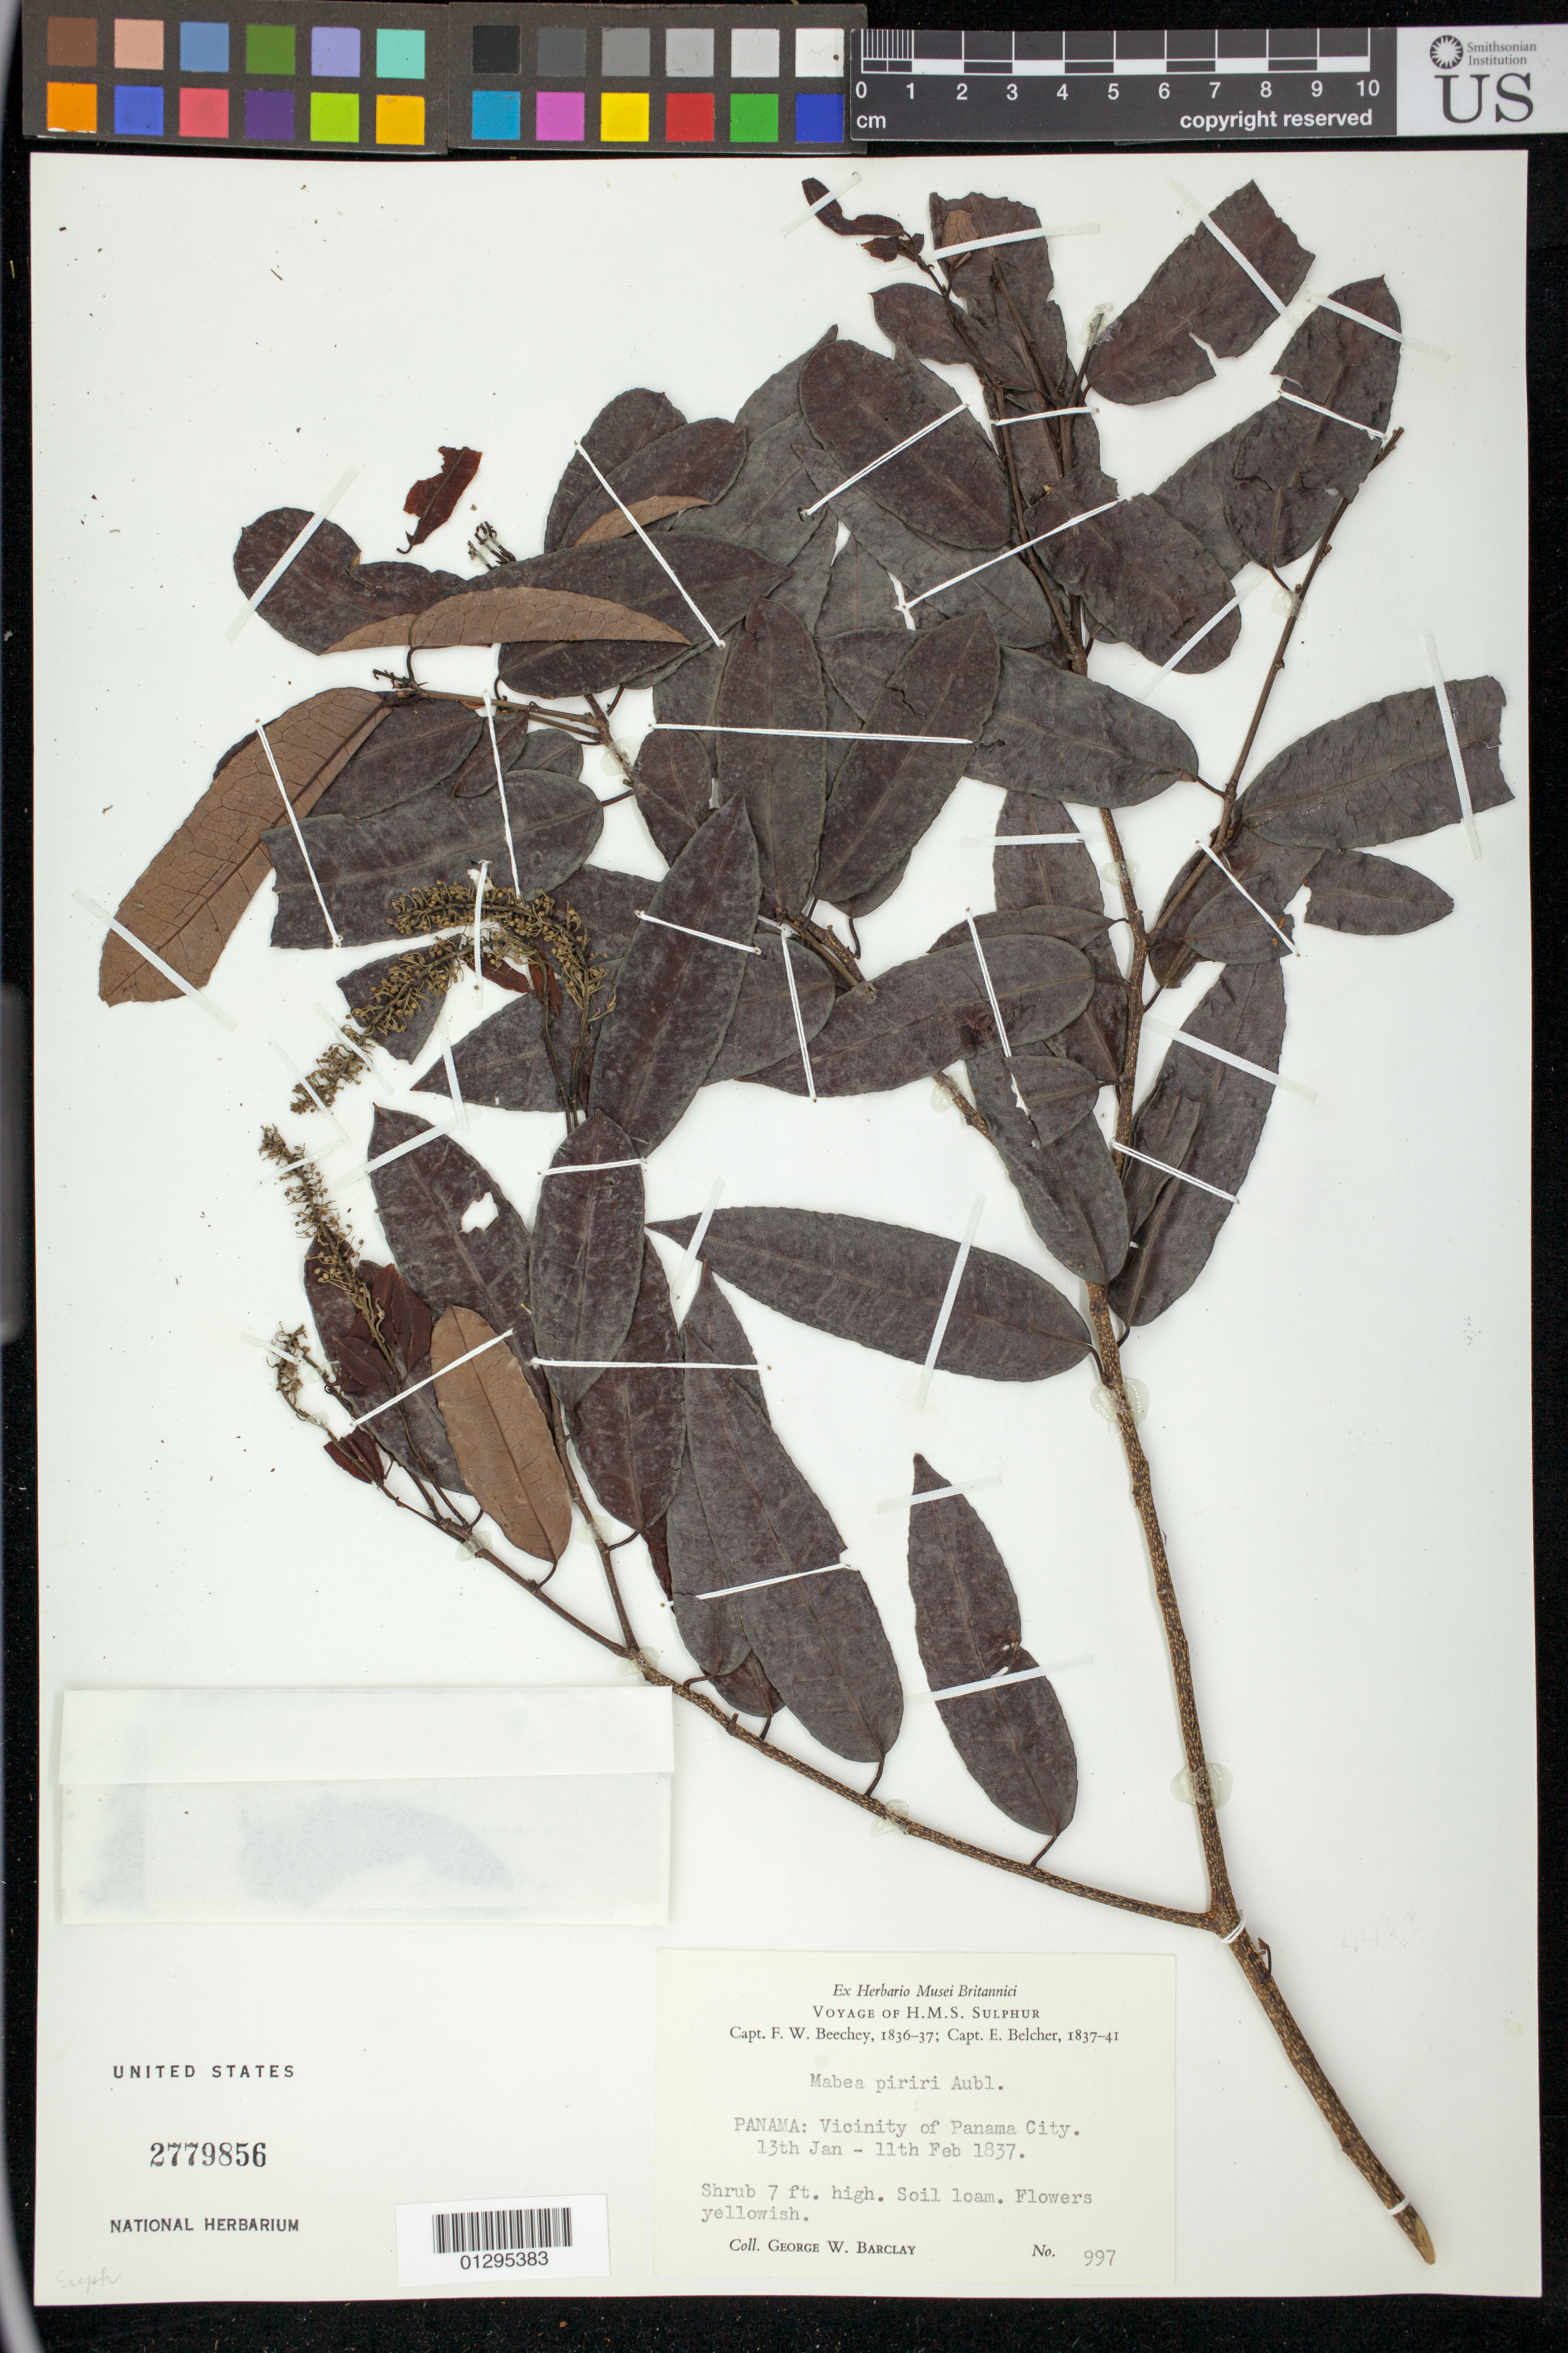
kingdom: Plantae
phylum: Tracheophyta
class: Magnoliopsida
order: Malpighiales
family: Euphorbiaceae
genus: Mabea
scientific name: Mabea piriri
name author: Aubl.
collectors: G. W. Barclay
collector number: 997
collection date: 1837-01-13/1837-02-11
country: Panama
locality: Vicinity of Panama City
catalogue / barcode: US 2779856